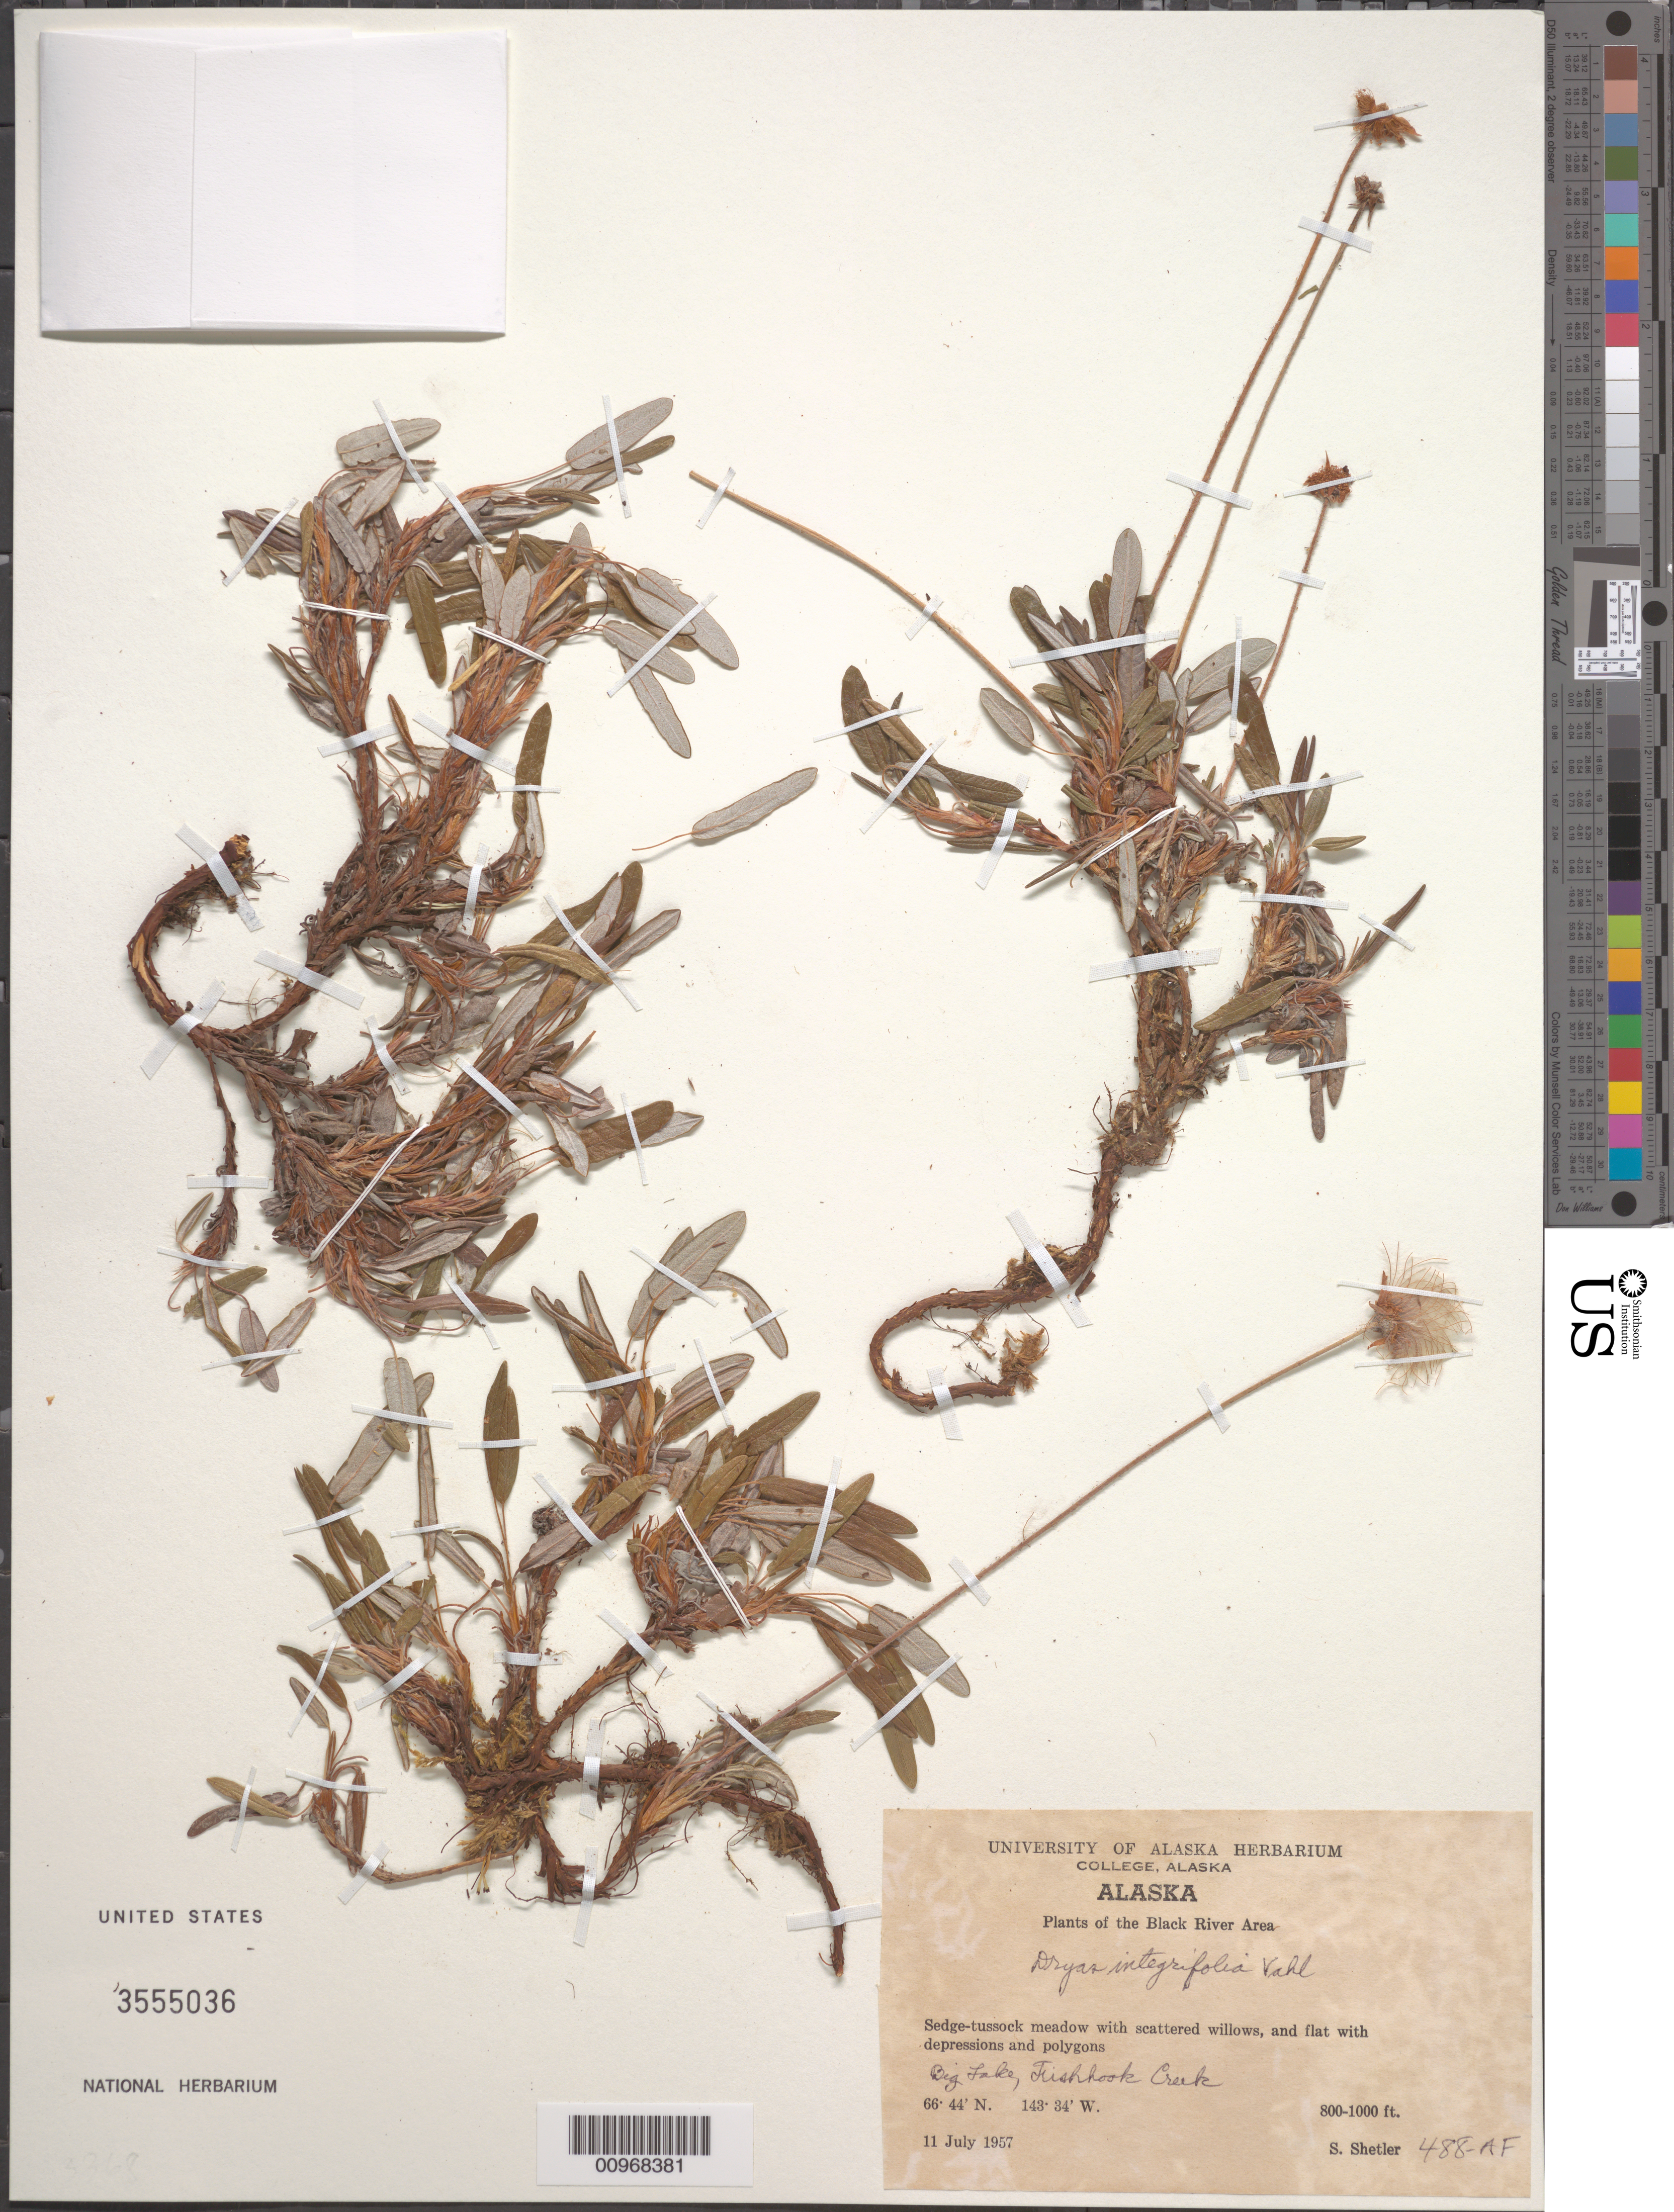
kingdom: Plantae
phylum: Tracheophyta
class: Magnoliopsida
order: Rosales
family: Rosaceae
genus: Dryas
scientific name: Dryas integrifolia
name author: Vahl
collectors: S. Shetler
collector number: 488-AF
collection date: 1957-07-11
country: United States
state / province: Alaska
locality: Black River Area. Big Lake, Fishhook Creek.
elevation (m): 244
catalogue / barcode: US 3555036